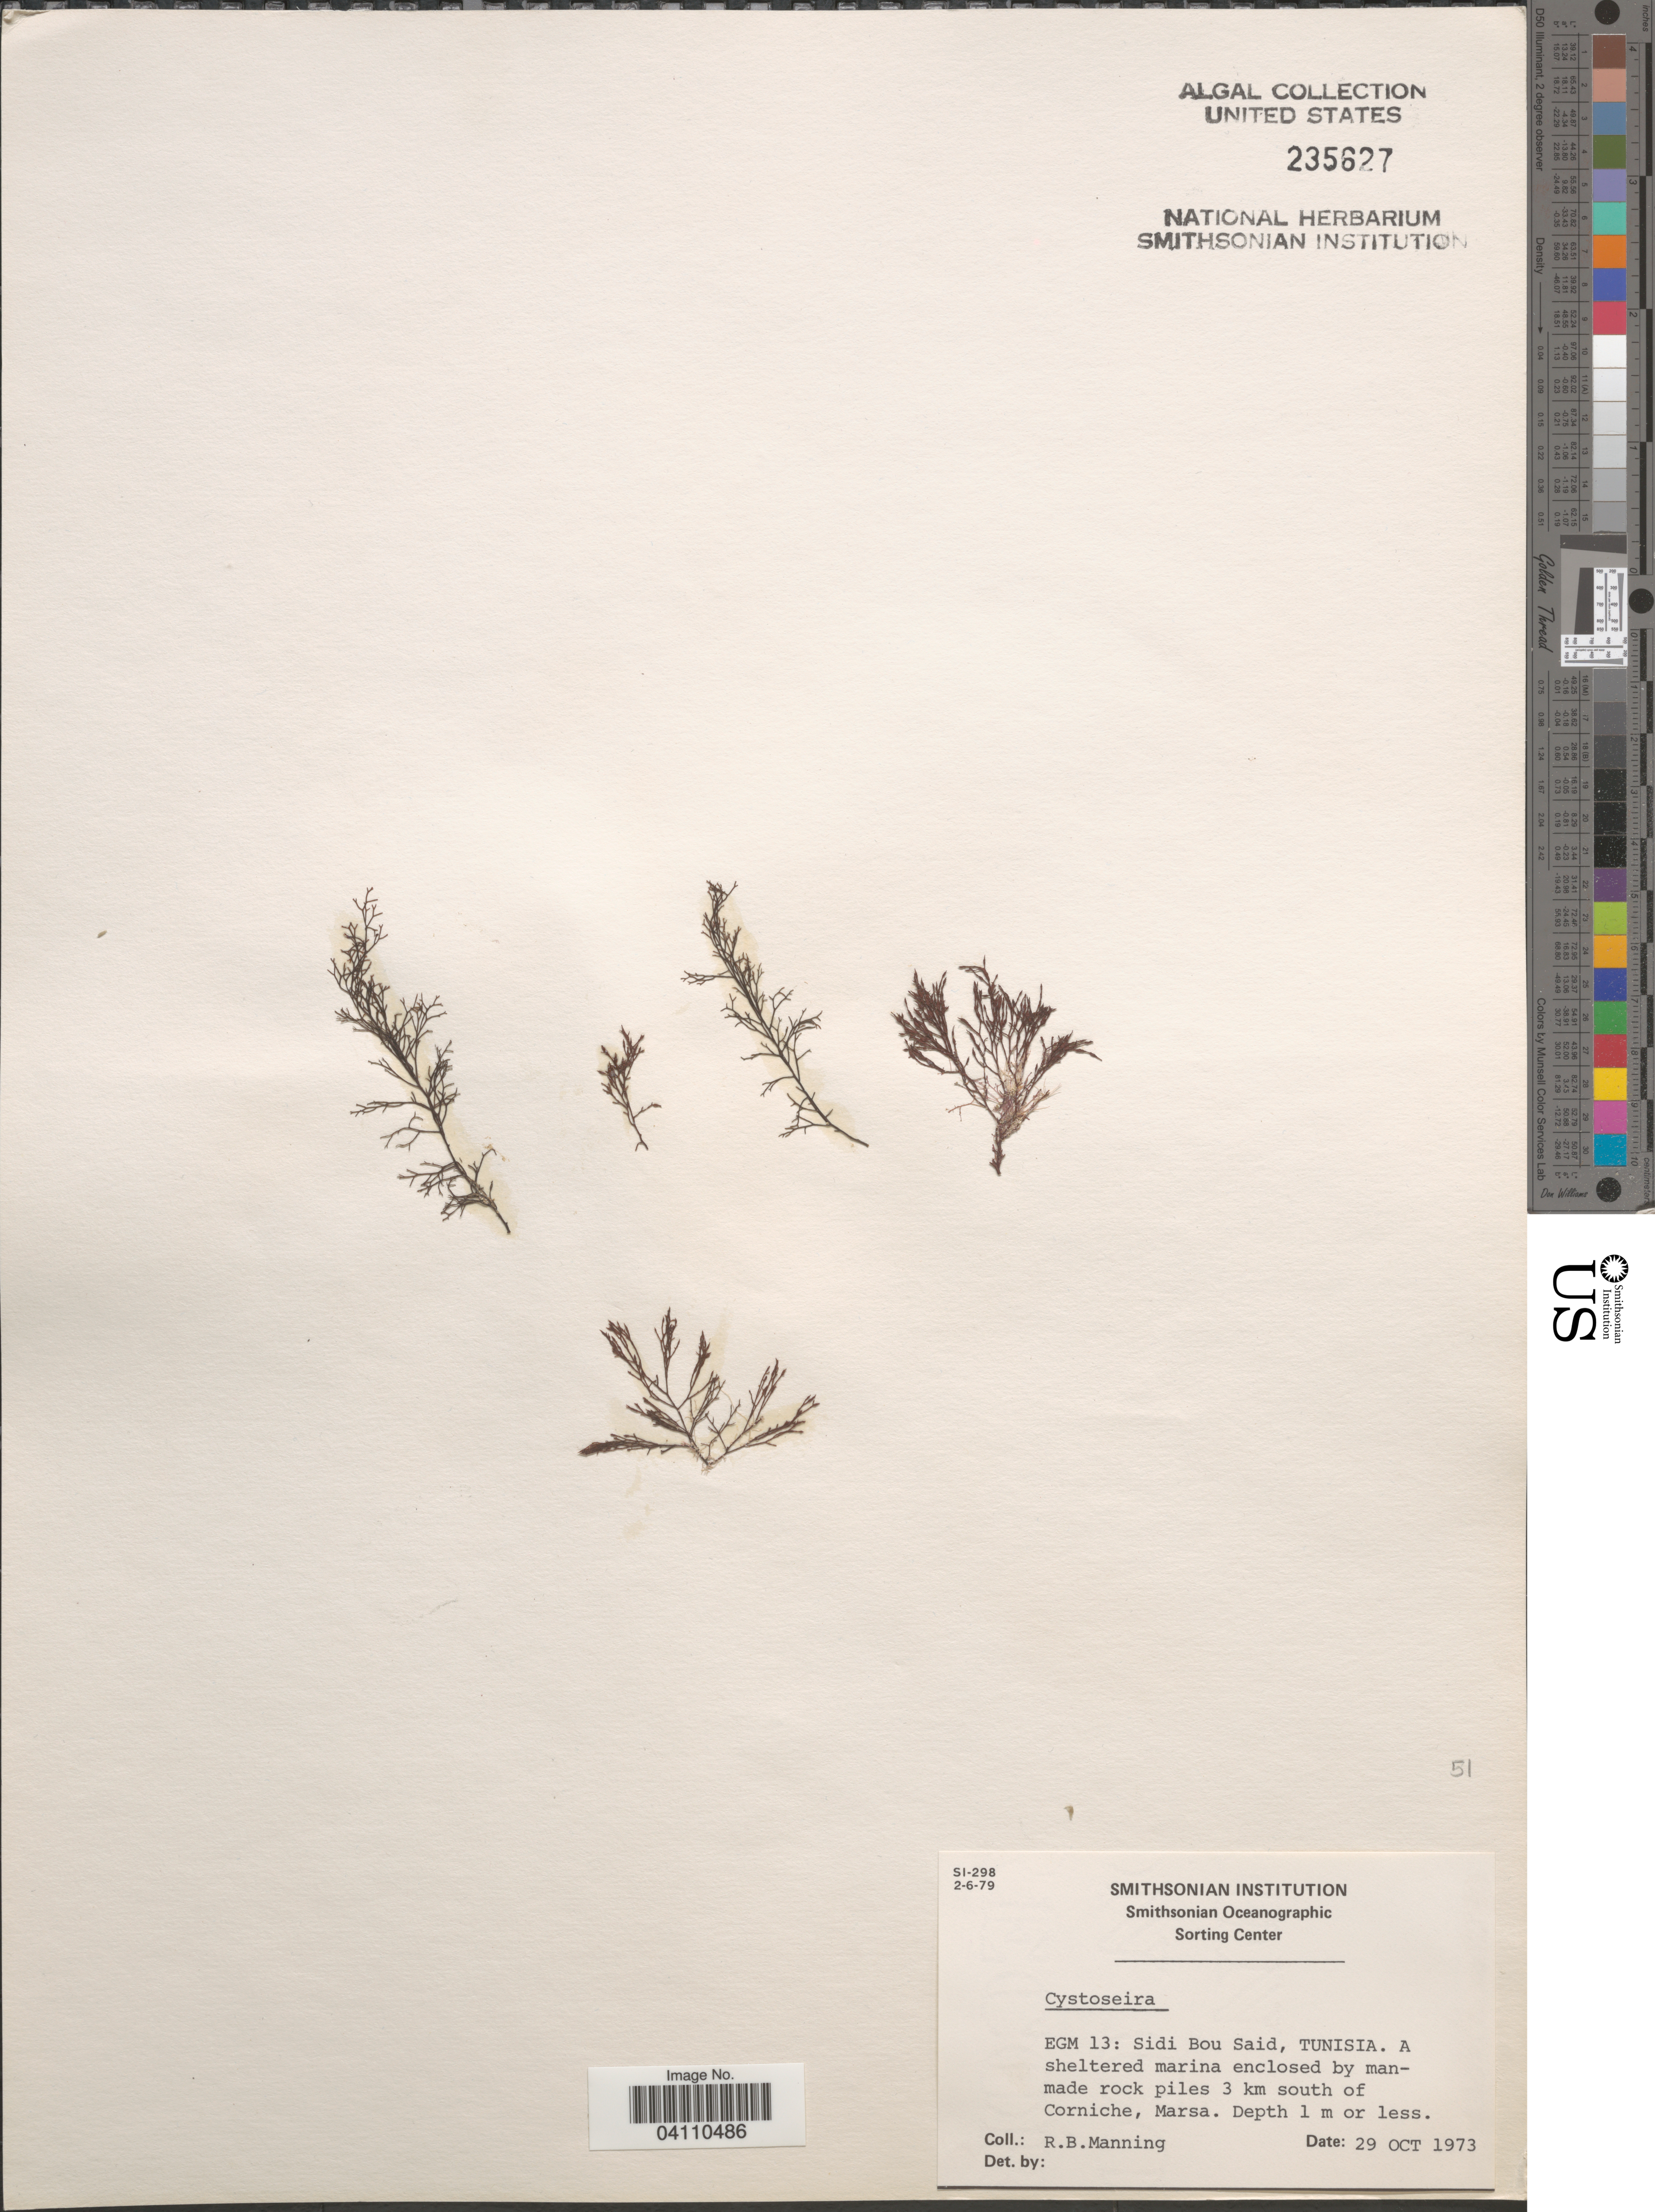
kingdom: Chromista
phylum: Ochrophyta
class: Phaeophyceae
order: Fucales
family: Sargassaceae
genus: Cystoseira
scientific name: Cystoseira sp.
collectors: R. Manning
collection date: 1973-10-29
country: Tunisia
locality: EGM 13: Sidi Bou Said, Tunisia. A sheltered marina enclosed by man-made rock piles 3 km south of Corniche, Marsa.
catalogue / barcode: US 235627